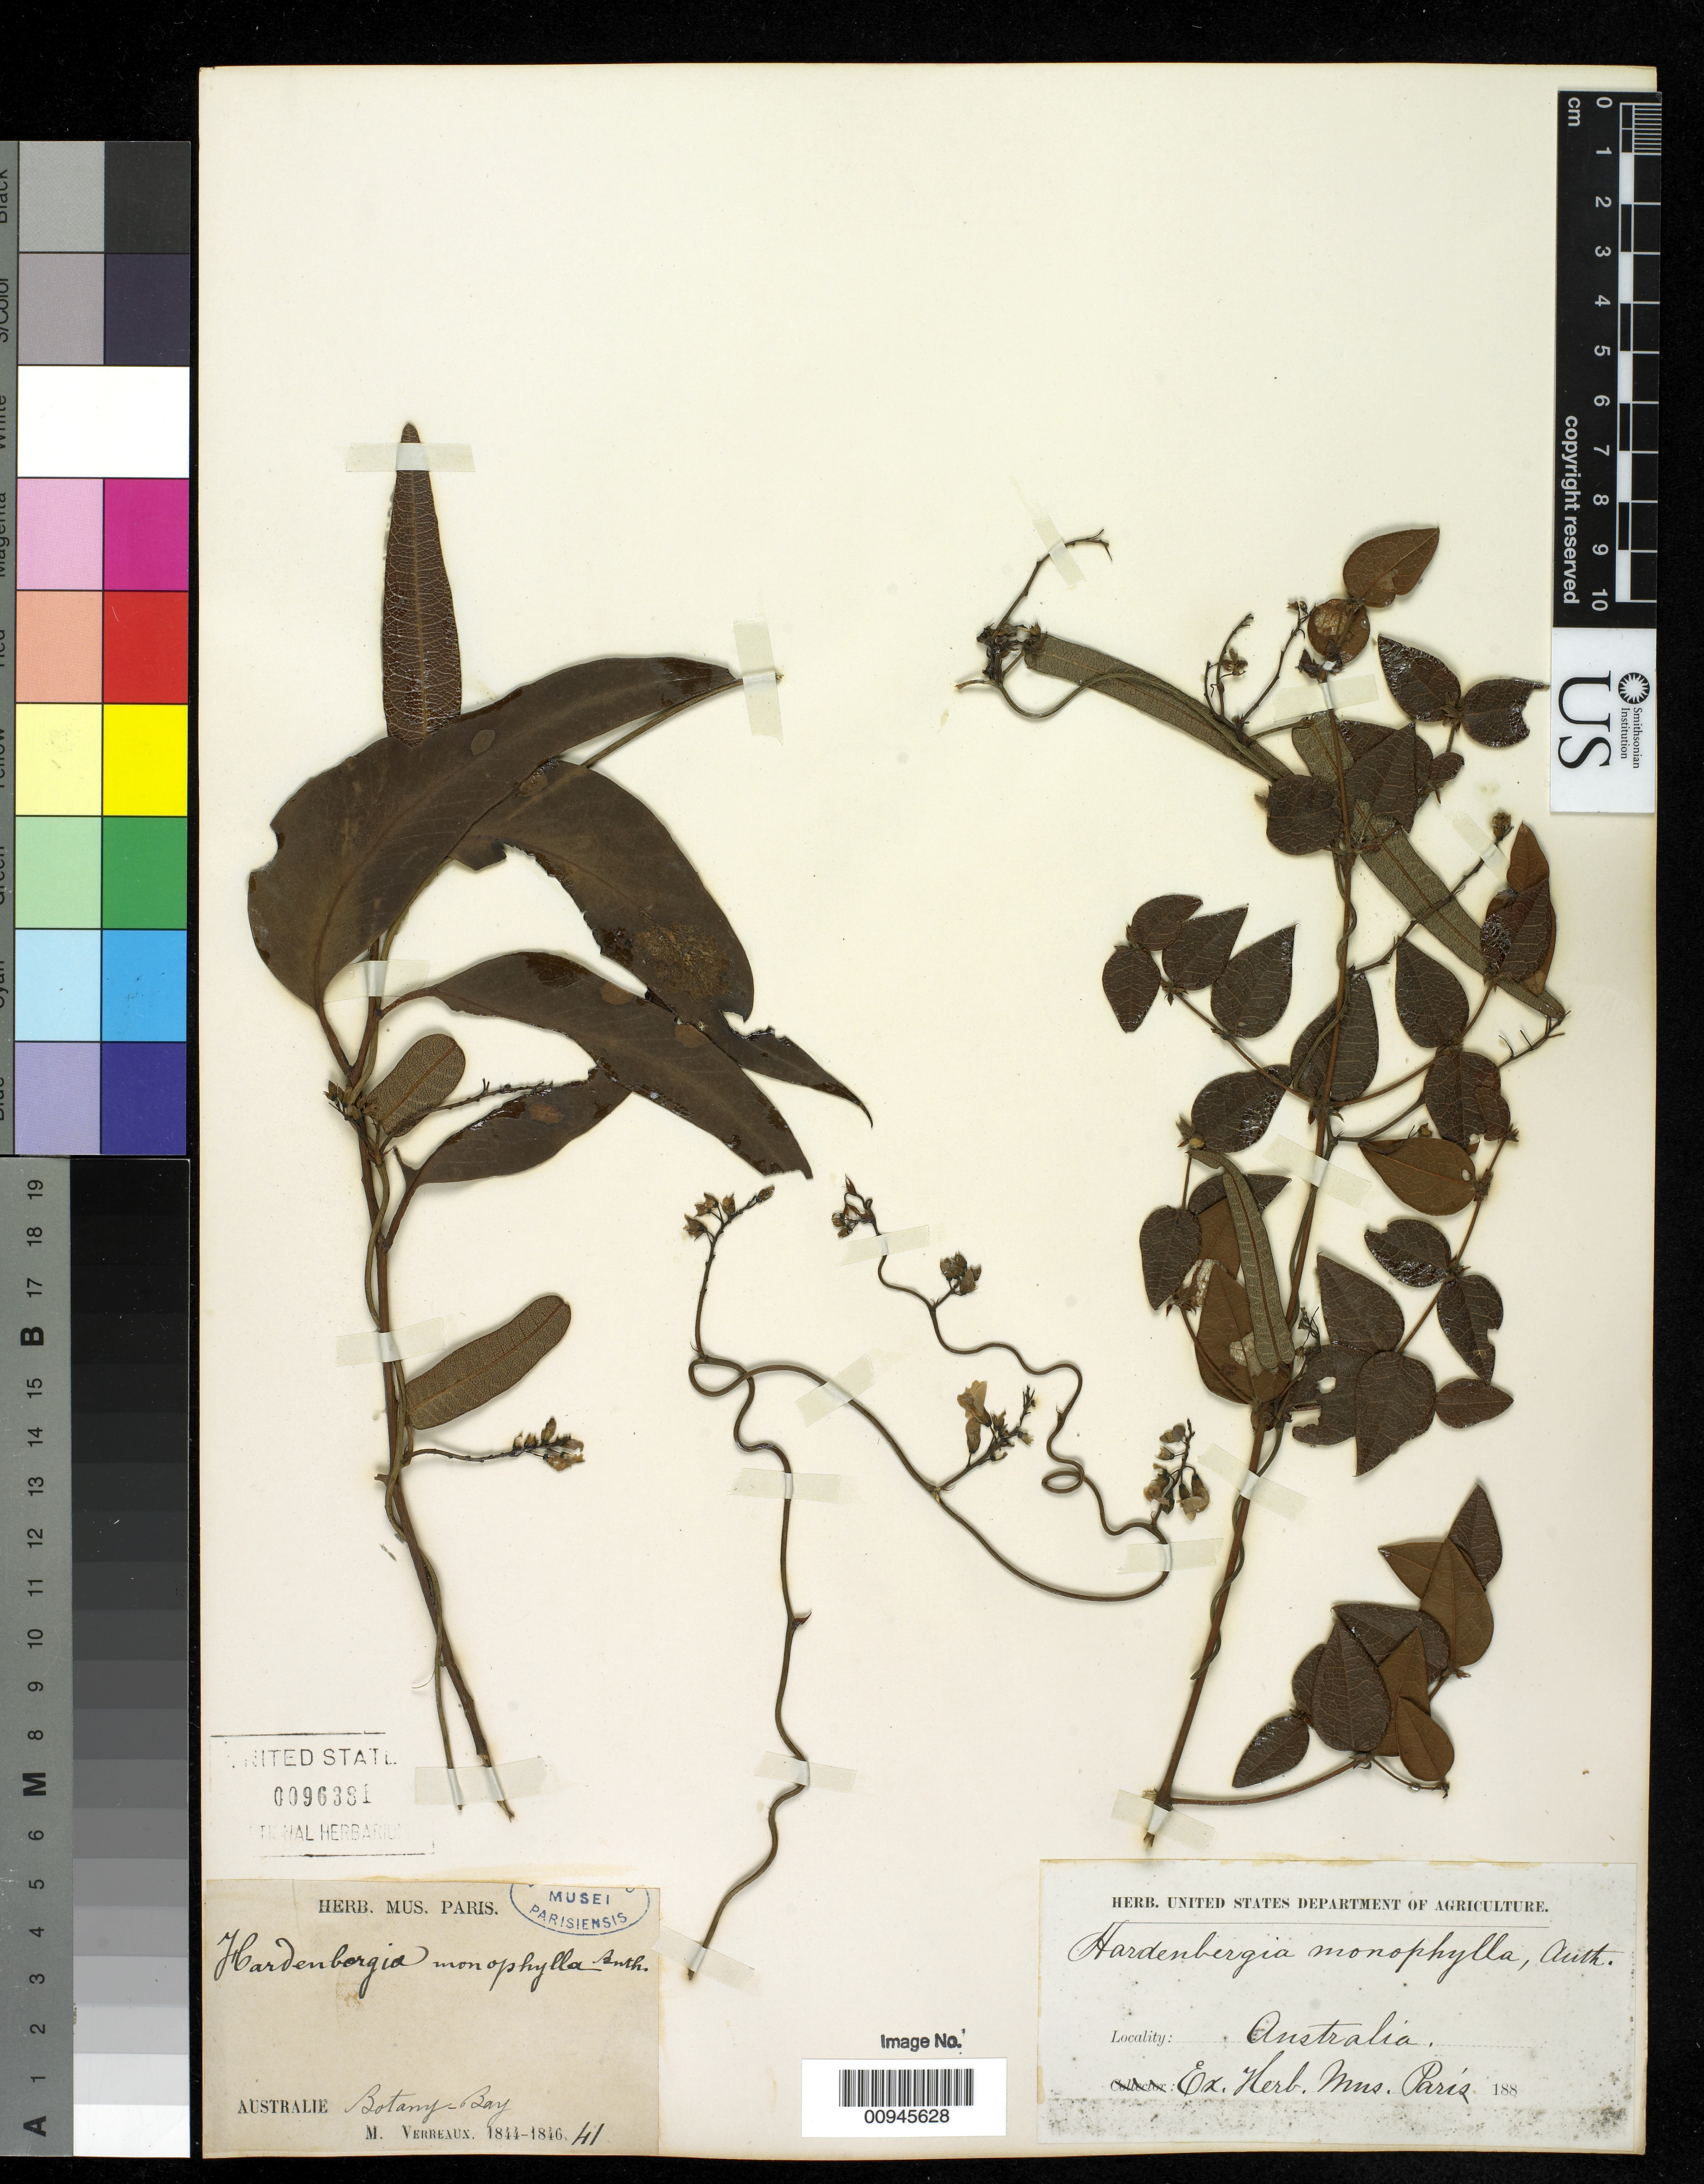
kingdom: Plantae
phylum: Tracheophyta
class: Magnoliopsida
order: Fabales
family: Fabaceae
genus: Hardenbergia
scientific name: Hardenbergia violacea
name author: (Schneev.) Stearn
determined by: Egan, Ashley N., (US), Smithsonian Institution - National Museum of Natural History (UNITED STATES)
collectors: M. Verreaux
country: Australia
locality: Botany Bay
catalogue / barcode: US 96381